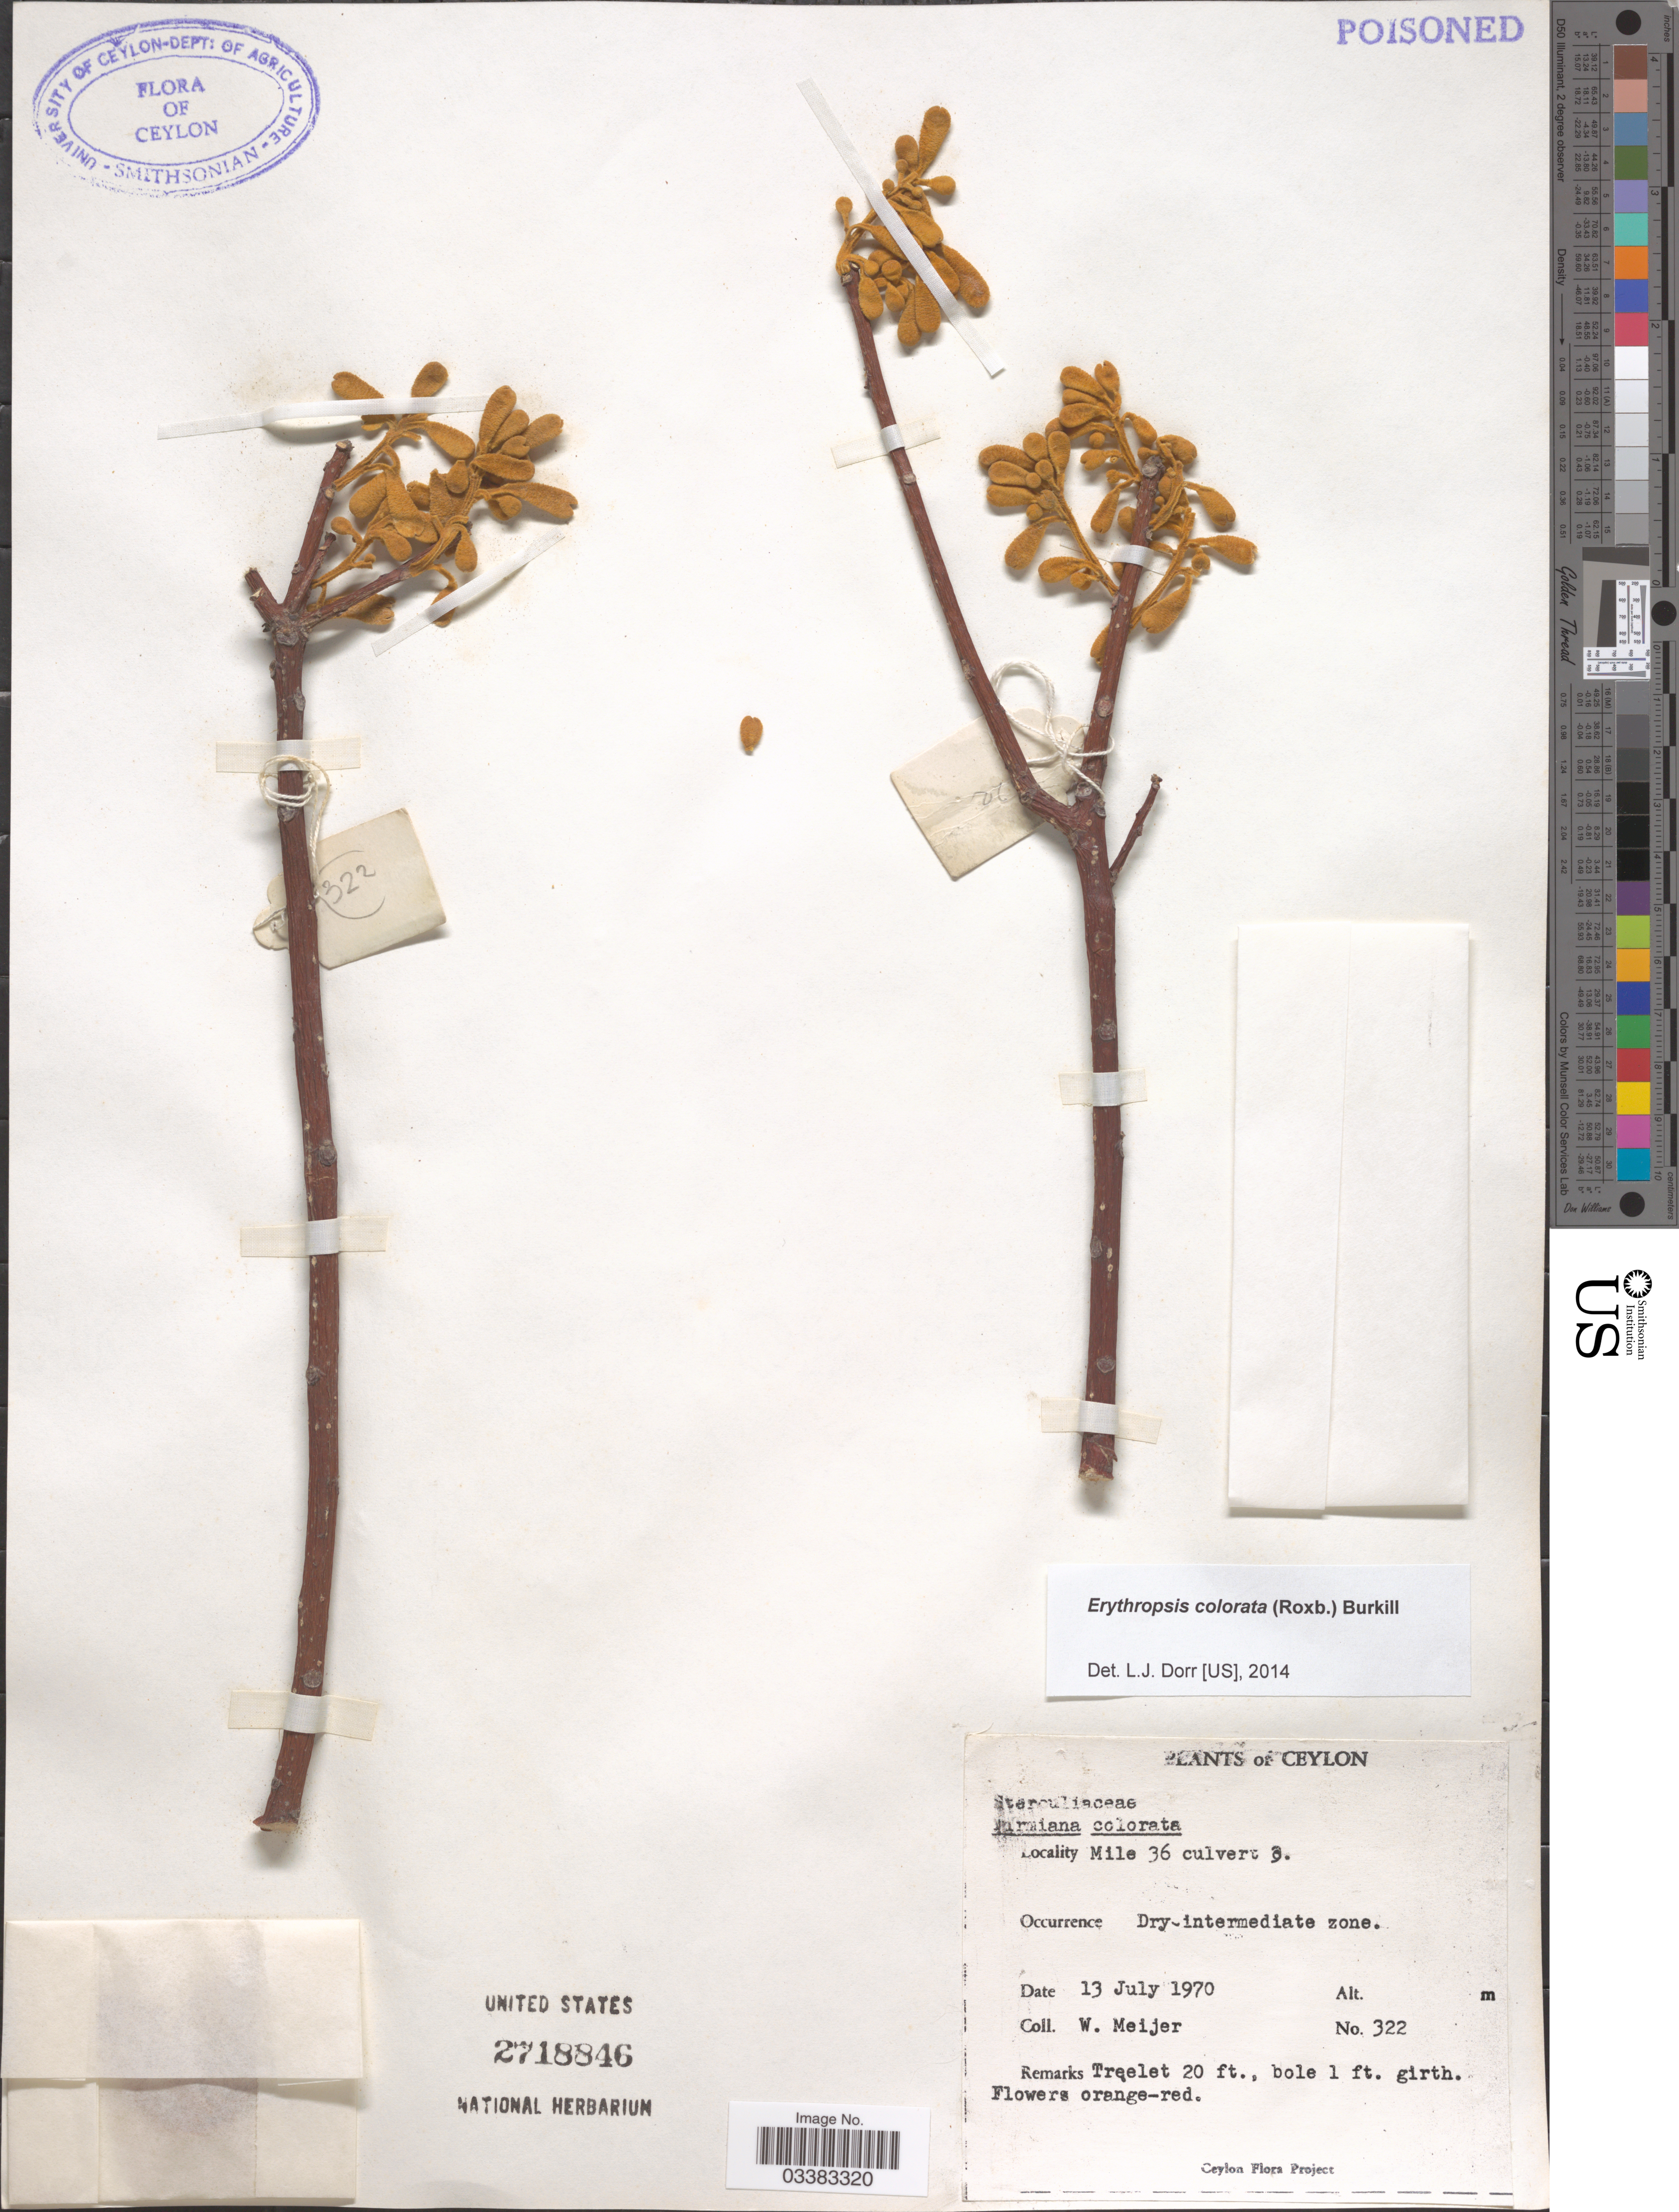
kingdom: Plantae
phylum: Tracheophyta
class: Magnoliopsida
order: Malvales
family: Malvaceae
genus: Erythropsis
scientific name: Erythropsis colorata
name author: (Roxb.) Burkill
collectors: W. Meijer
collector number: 322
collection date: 1970-07-13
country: Sri Lanka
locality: Ceylon. Mile 36 culvert 9 [interpreted].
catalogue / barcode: US 2718846